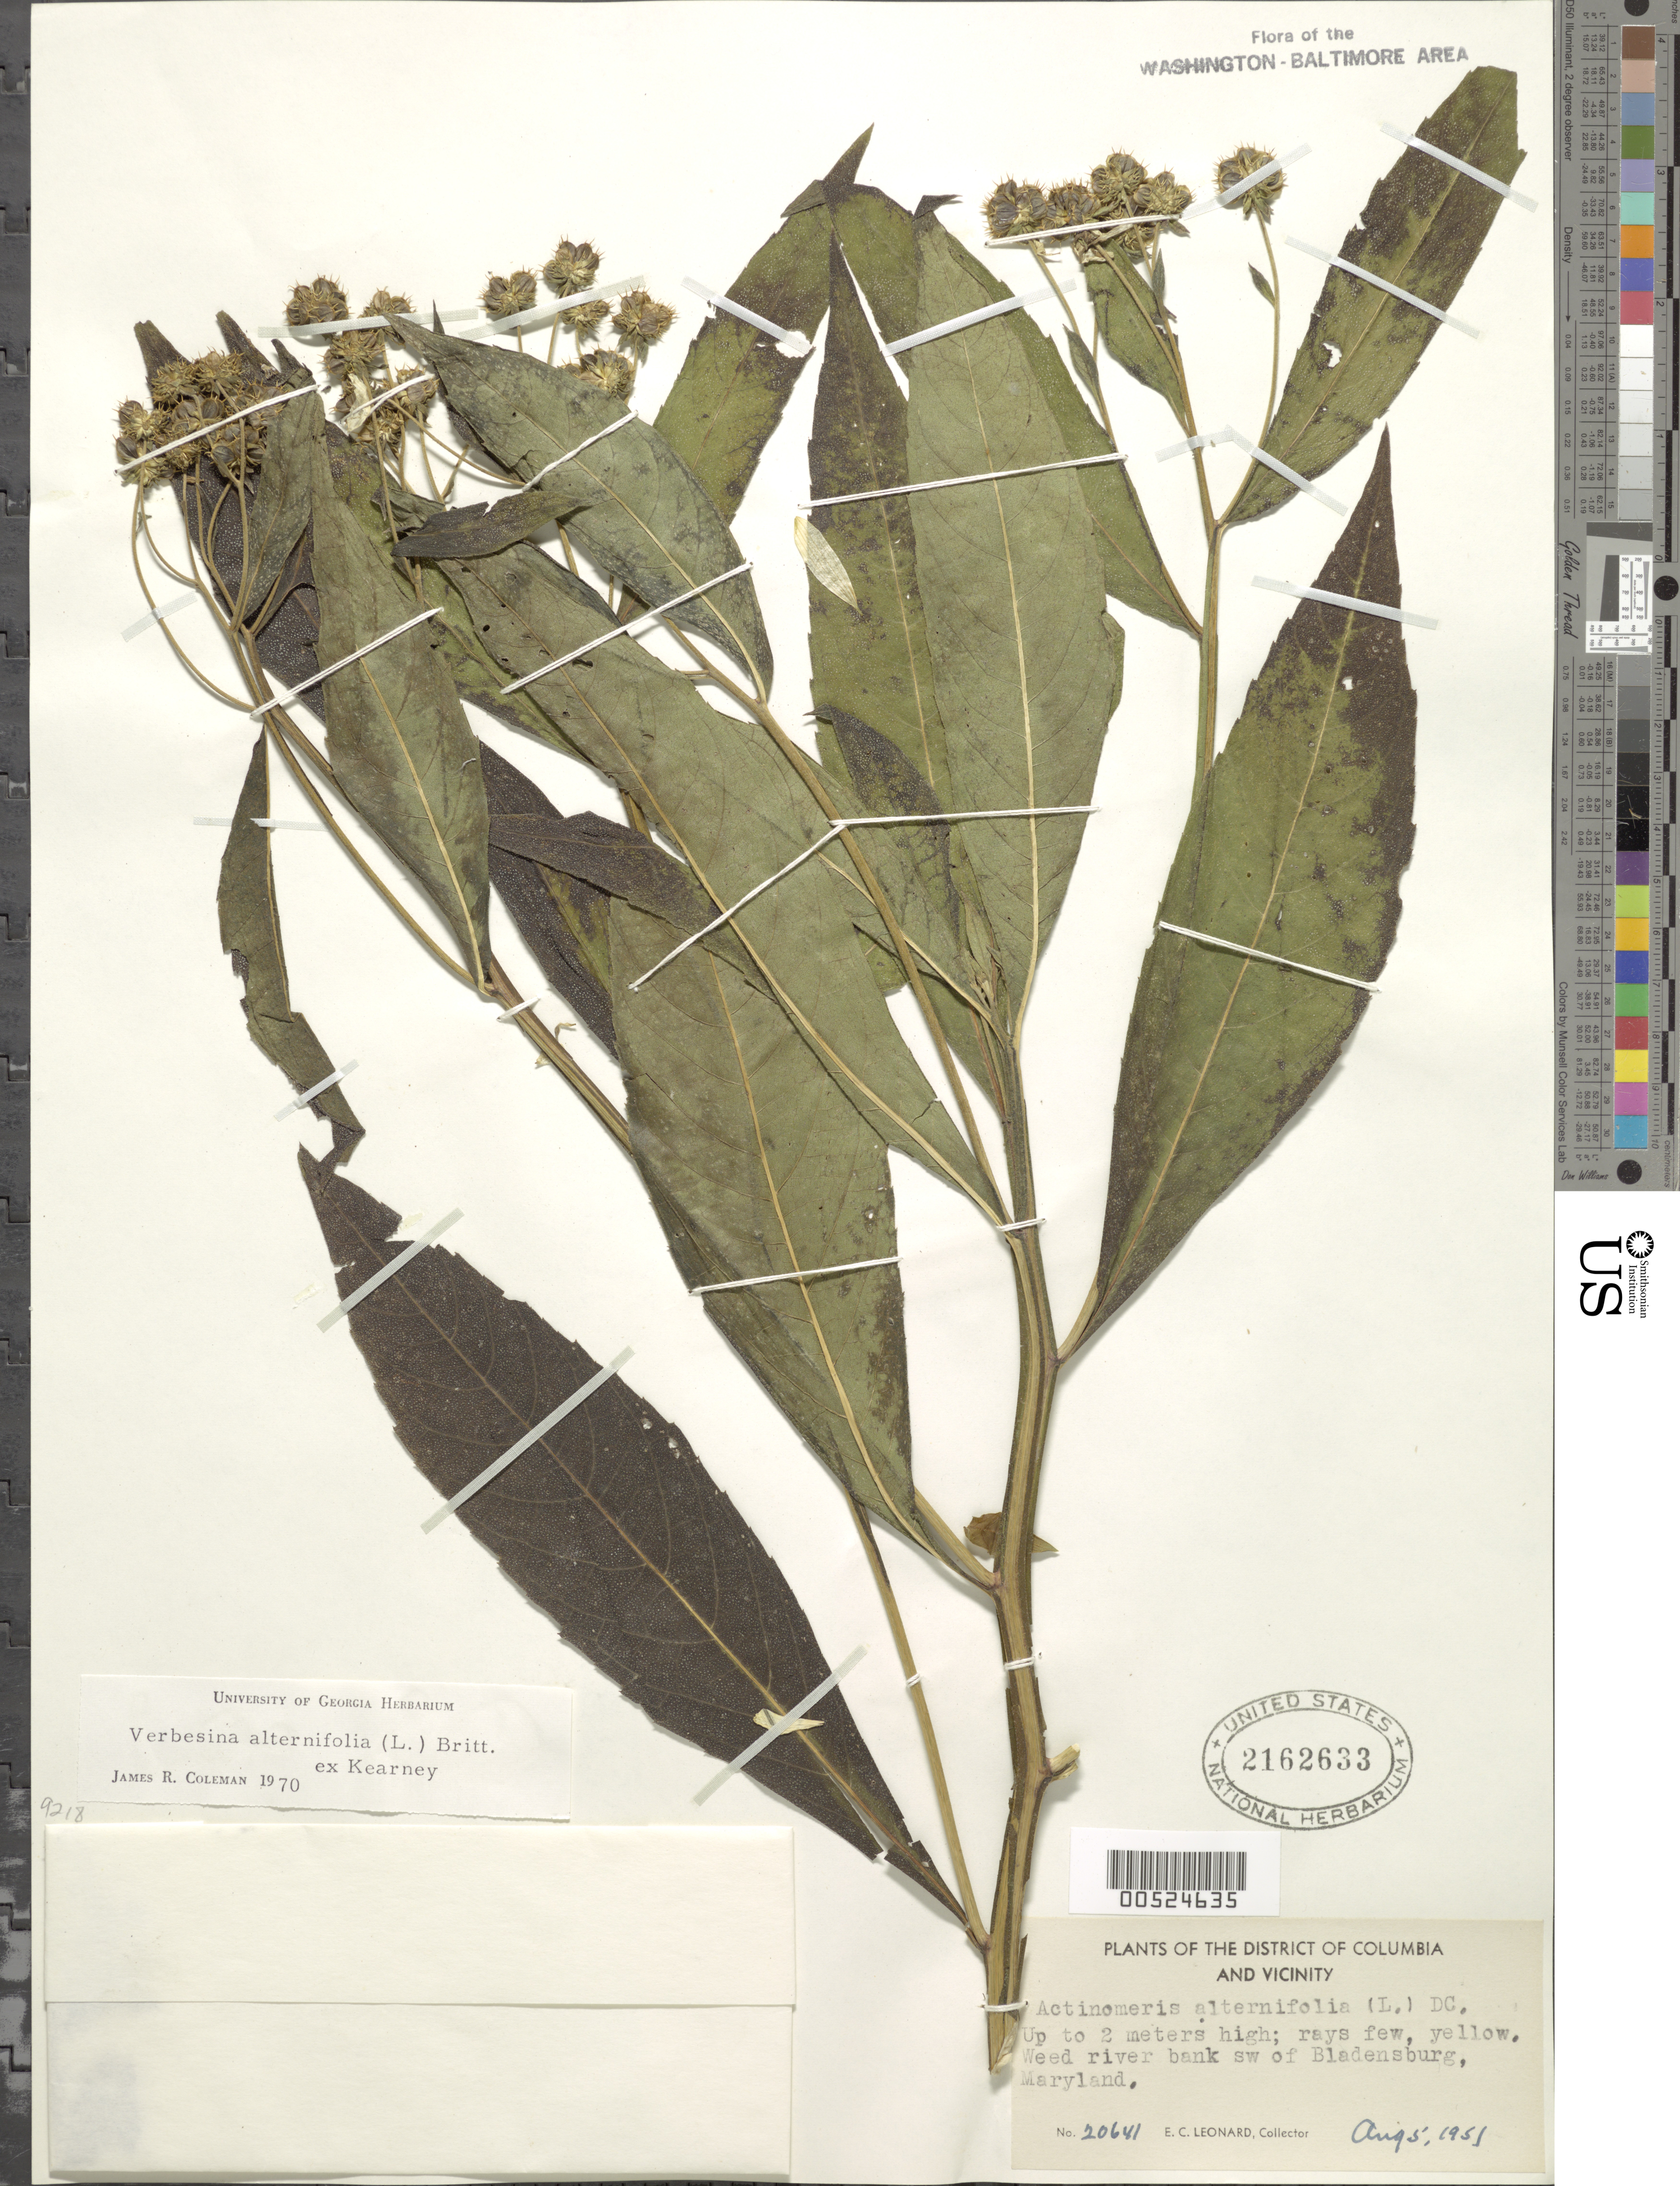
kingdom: Plantae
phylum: Tracheophyta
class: Magnoliopsida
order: Asterales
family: Asteraceae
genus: Verbesina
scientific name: Verbesina alternifolia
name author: (L.) Britton ex Kearney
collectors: E. C. Leonard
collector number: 20641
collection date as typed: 05 Aug 1951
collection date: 1951-08-05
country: United States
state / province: Maryland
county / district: Prince George's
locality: Bladensburg, SW of, river bank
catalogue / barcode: US 2162633